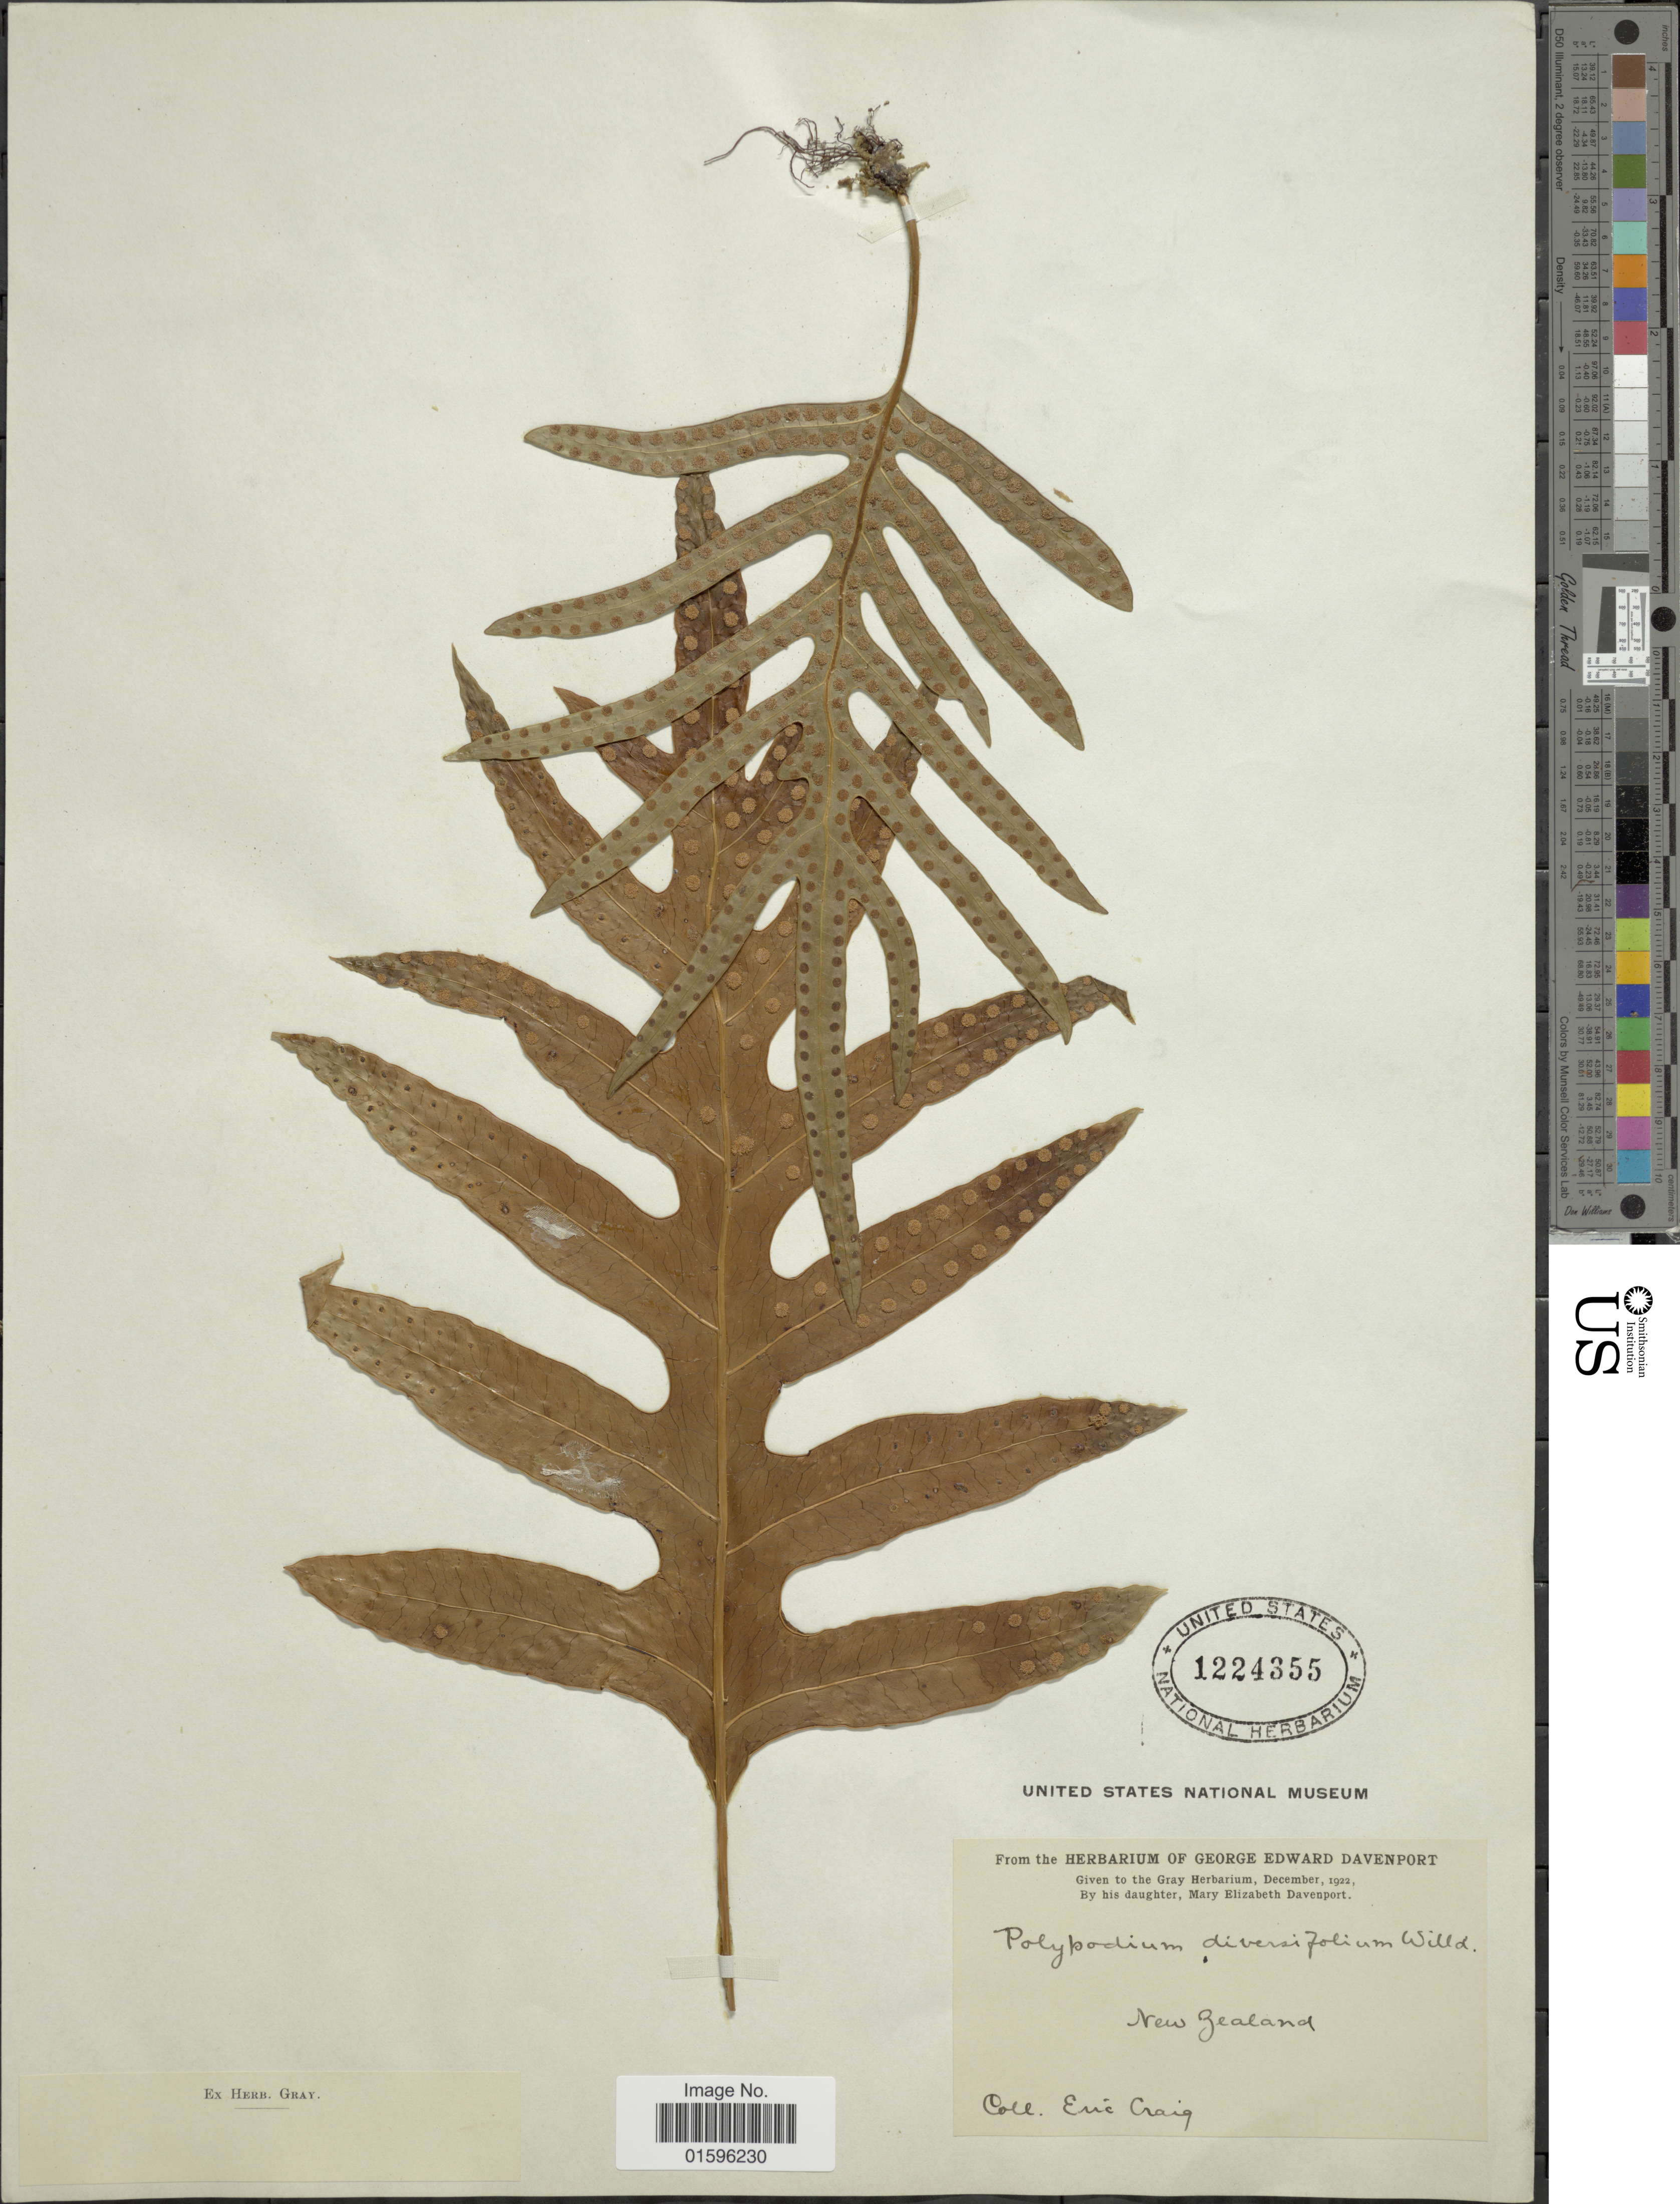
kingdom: Plantae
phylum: Tracheophyta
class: Polypodiopsida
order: Polypodiales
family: Polypodiaceae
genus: Polypodium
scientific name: Polypodium diversifolium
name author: Sw.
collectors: E. Craig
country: New Zealand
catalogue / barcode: US 1224355